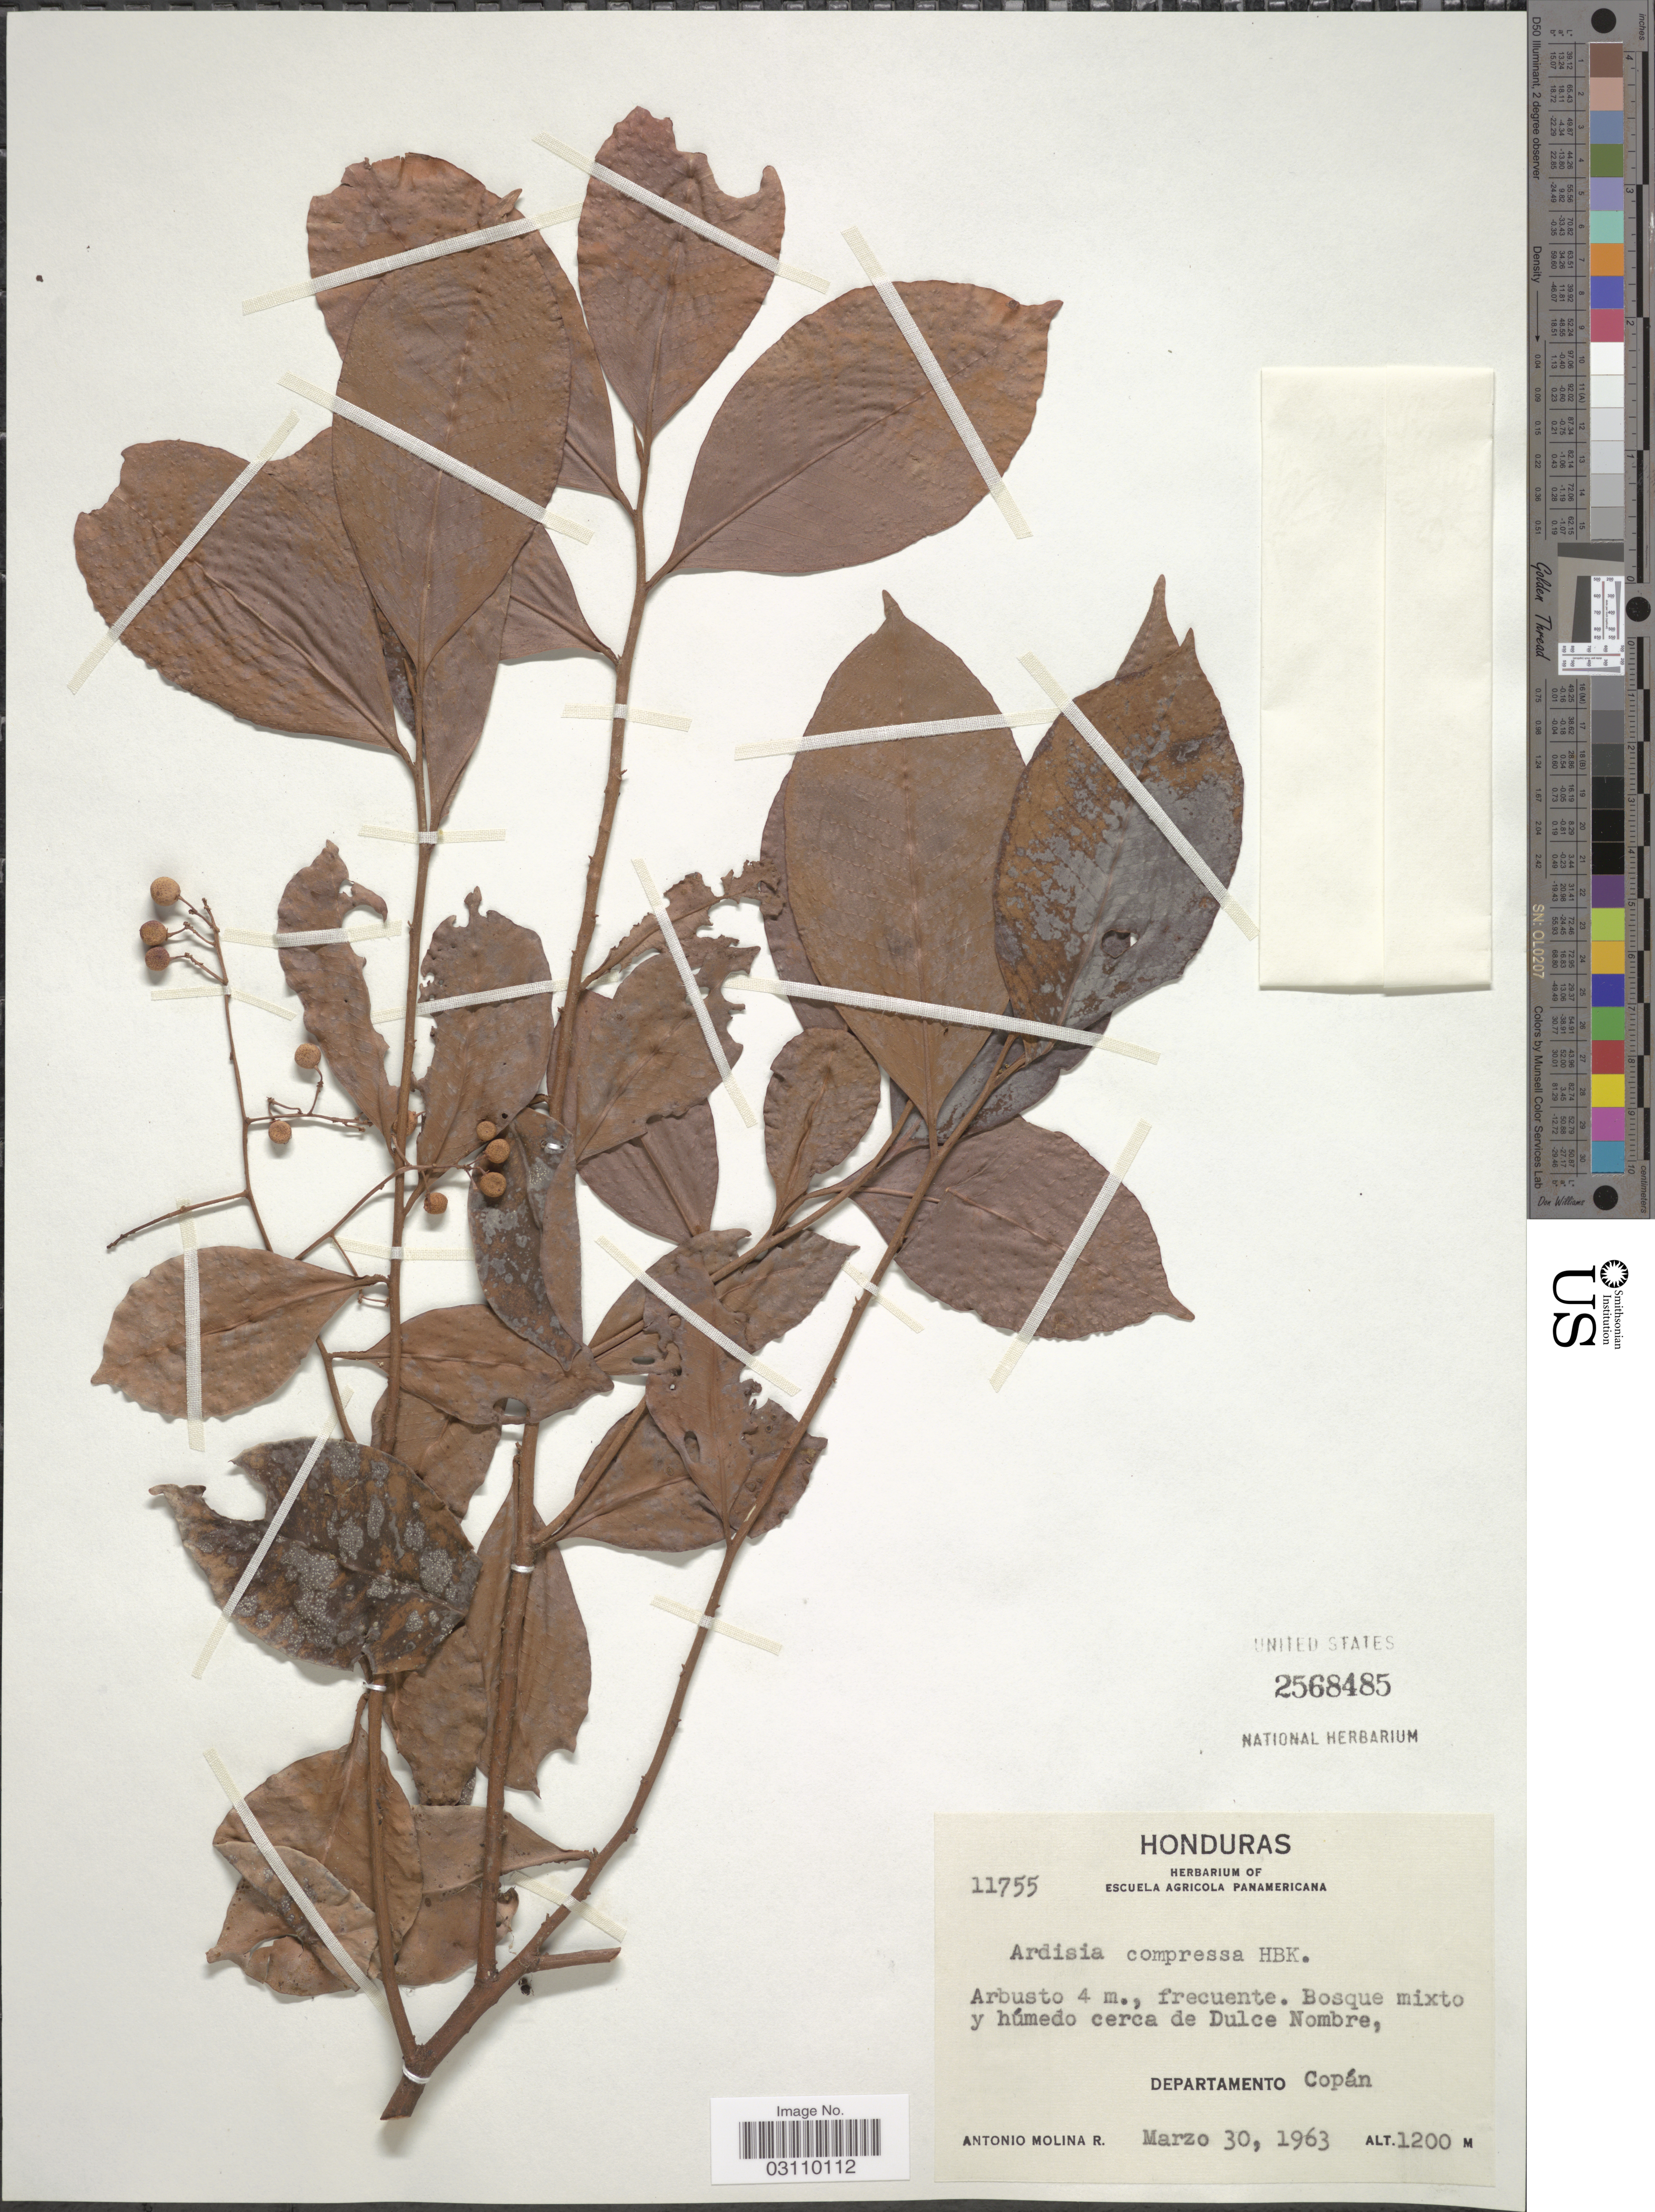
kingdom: Plantae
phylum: Tracheophyta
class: Magnoliopsida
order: Ericales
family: Primulaceae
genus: Ardisia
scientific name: Ardisia compressa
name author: Kunth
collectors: A. Molina R.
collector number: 11755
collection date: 1963-03-30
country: Honduras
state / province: Copán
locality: Bosque mixto y húmedo cerca de Dulce Nombre, Departamento Copán.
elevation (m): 1200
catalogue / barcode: US 2568485